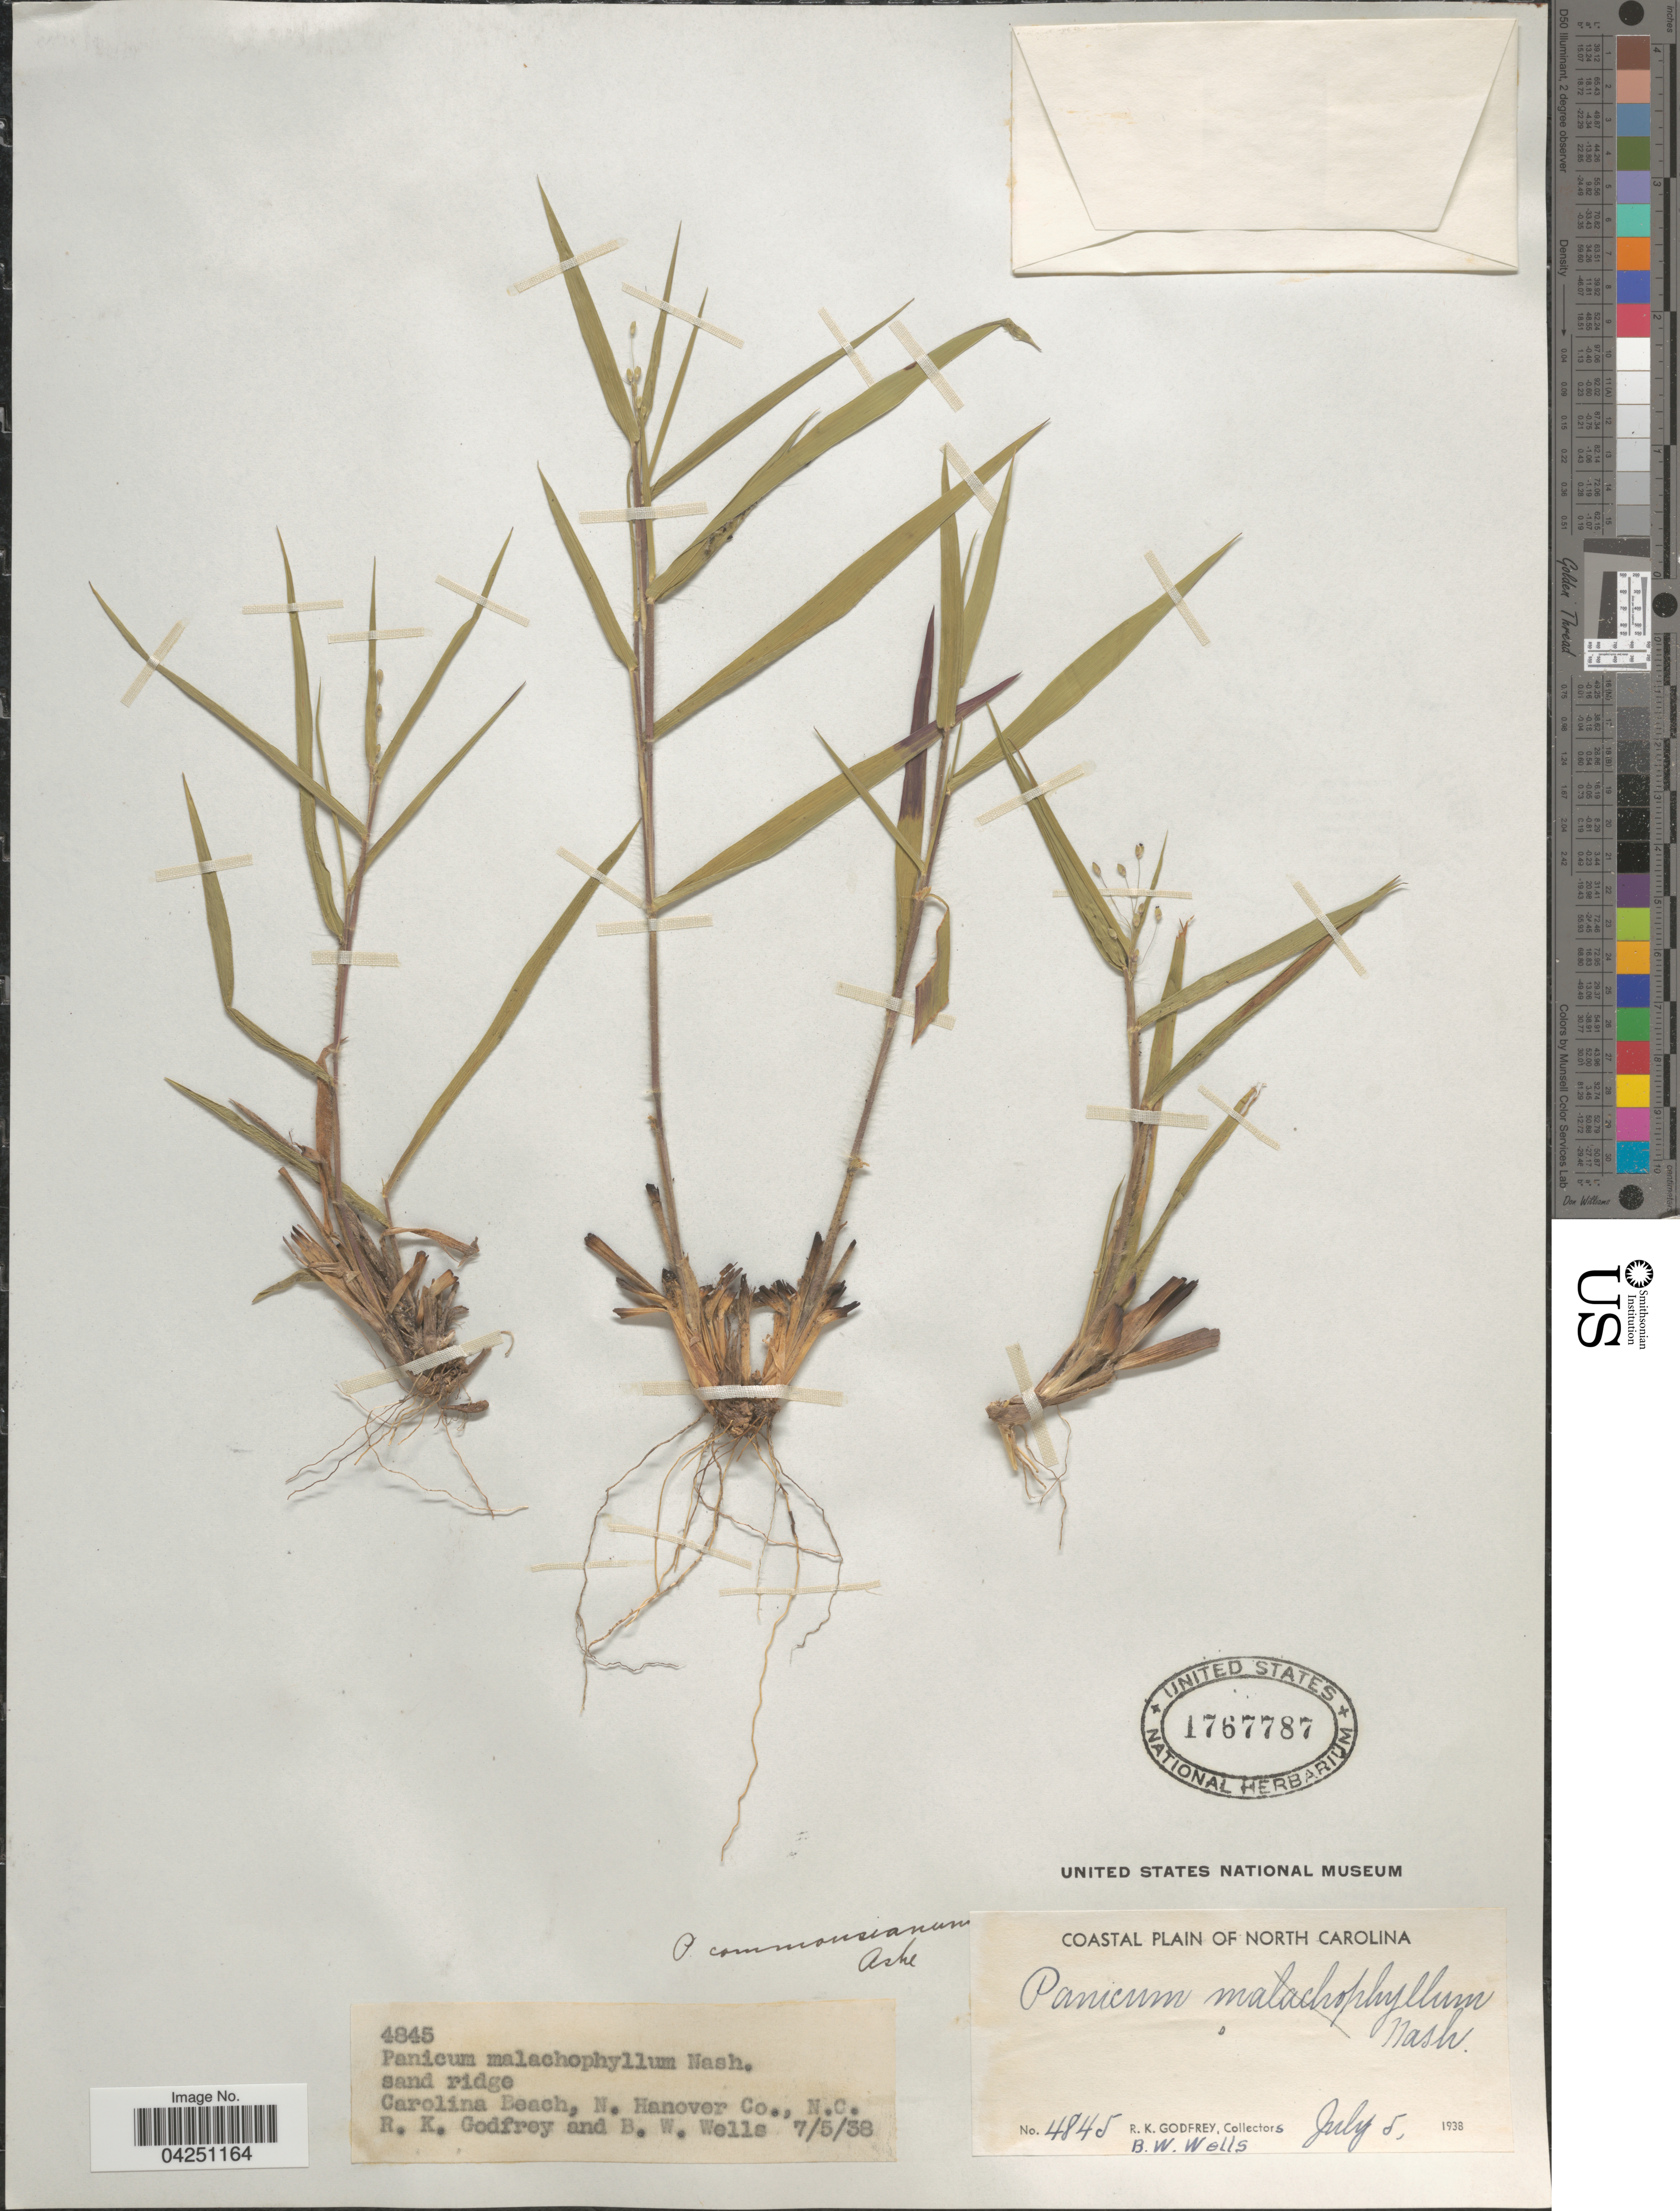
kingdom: Plantae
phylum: Tracheophyta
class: Liliopsida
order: Poales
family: Poaceae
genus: Dichanthelium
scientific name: Dichanthelium acuminatum var. acuminatum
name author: (Sw.) Gould & C.A. Clark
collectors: R. K. Godfrey & B. Wells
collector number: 4845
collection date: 1938-07-05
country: United States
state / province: North Carolina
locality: Carolina Beach, N. Hanover Co. Coastal Plain of North Carolina.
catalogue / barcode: US 1767787